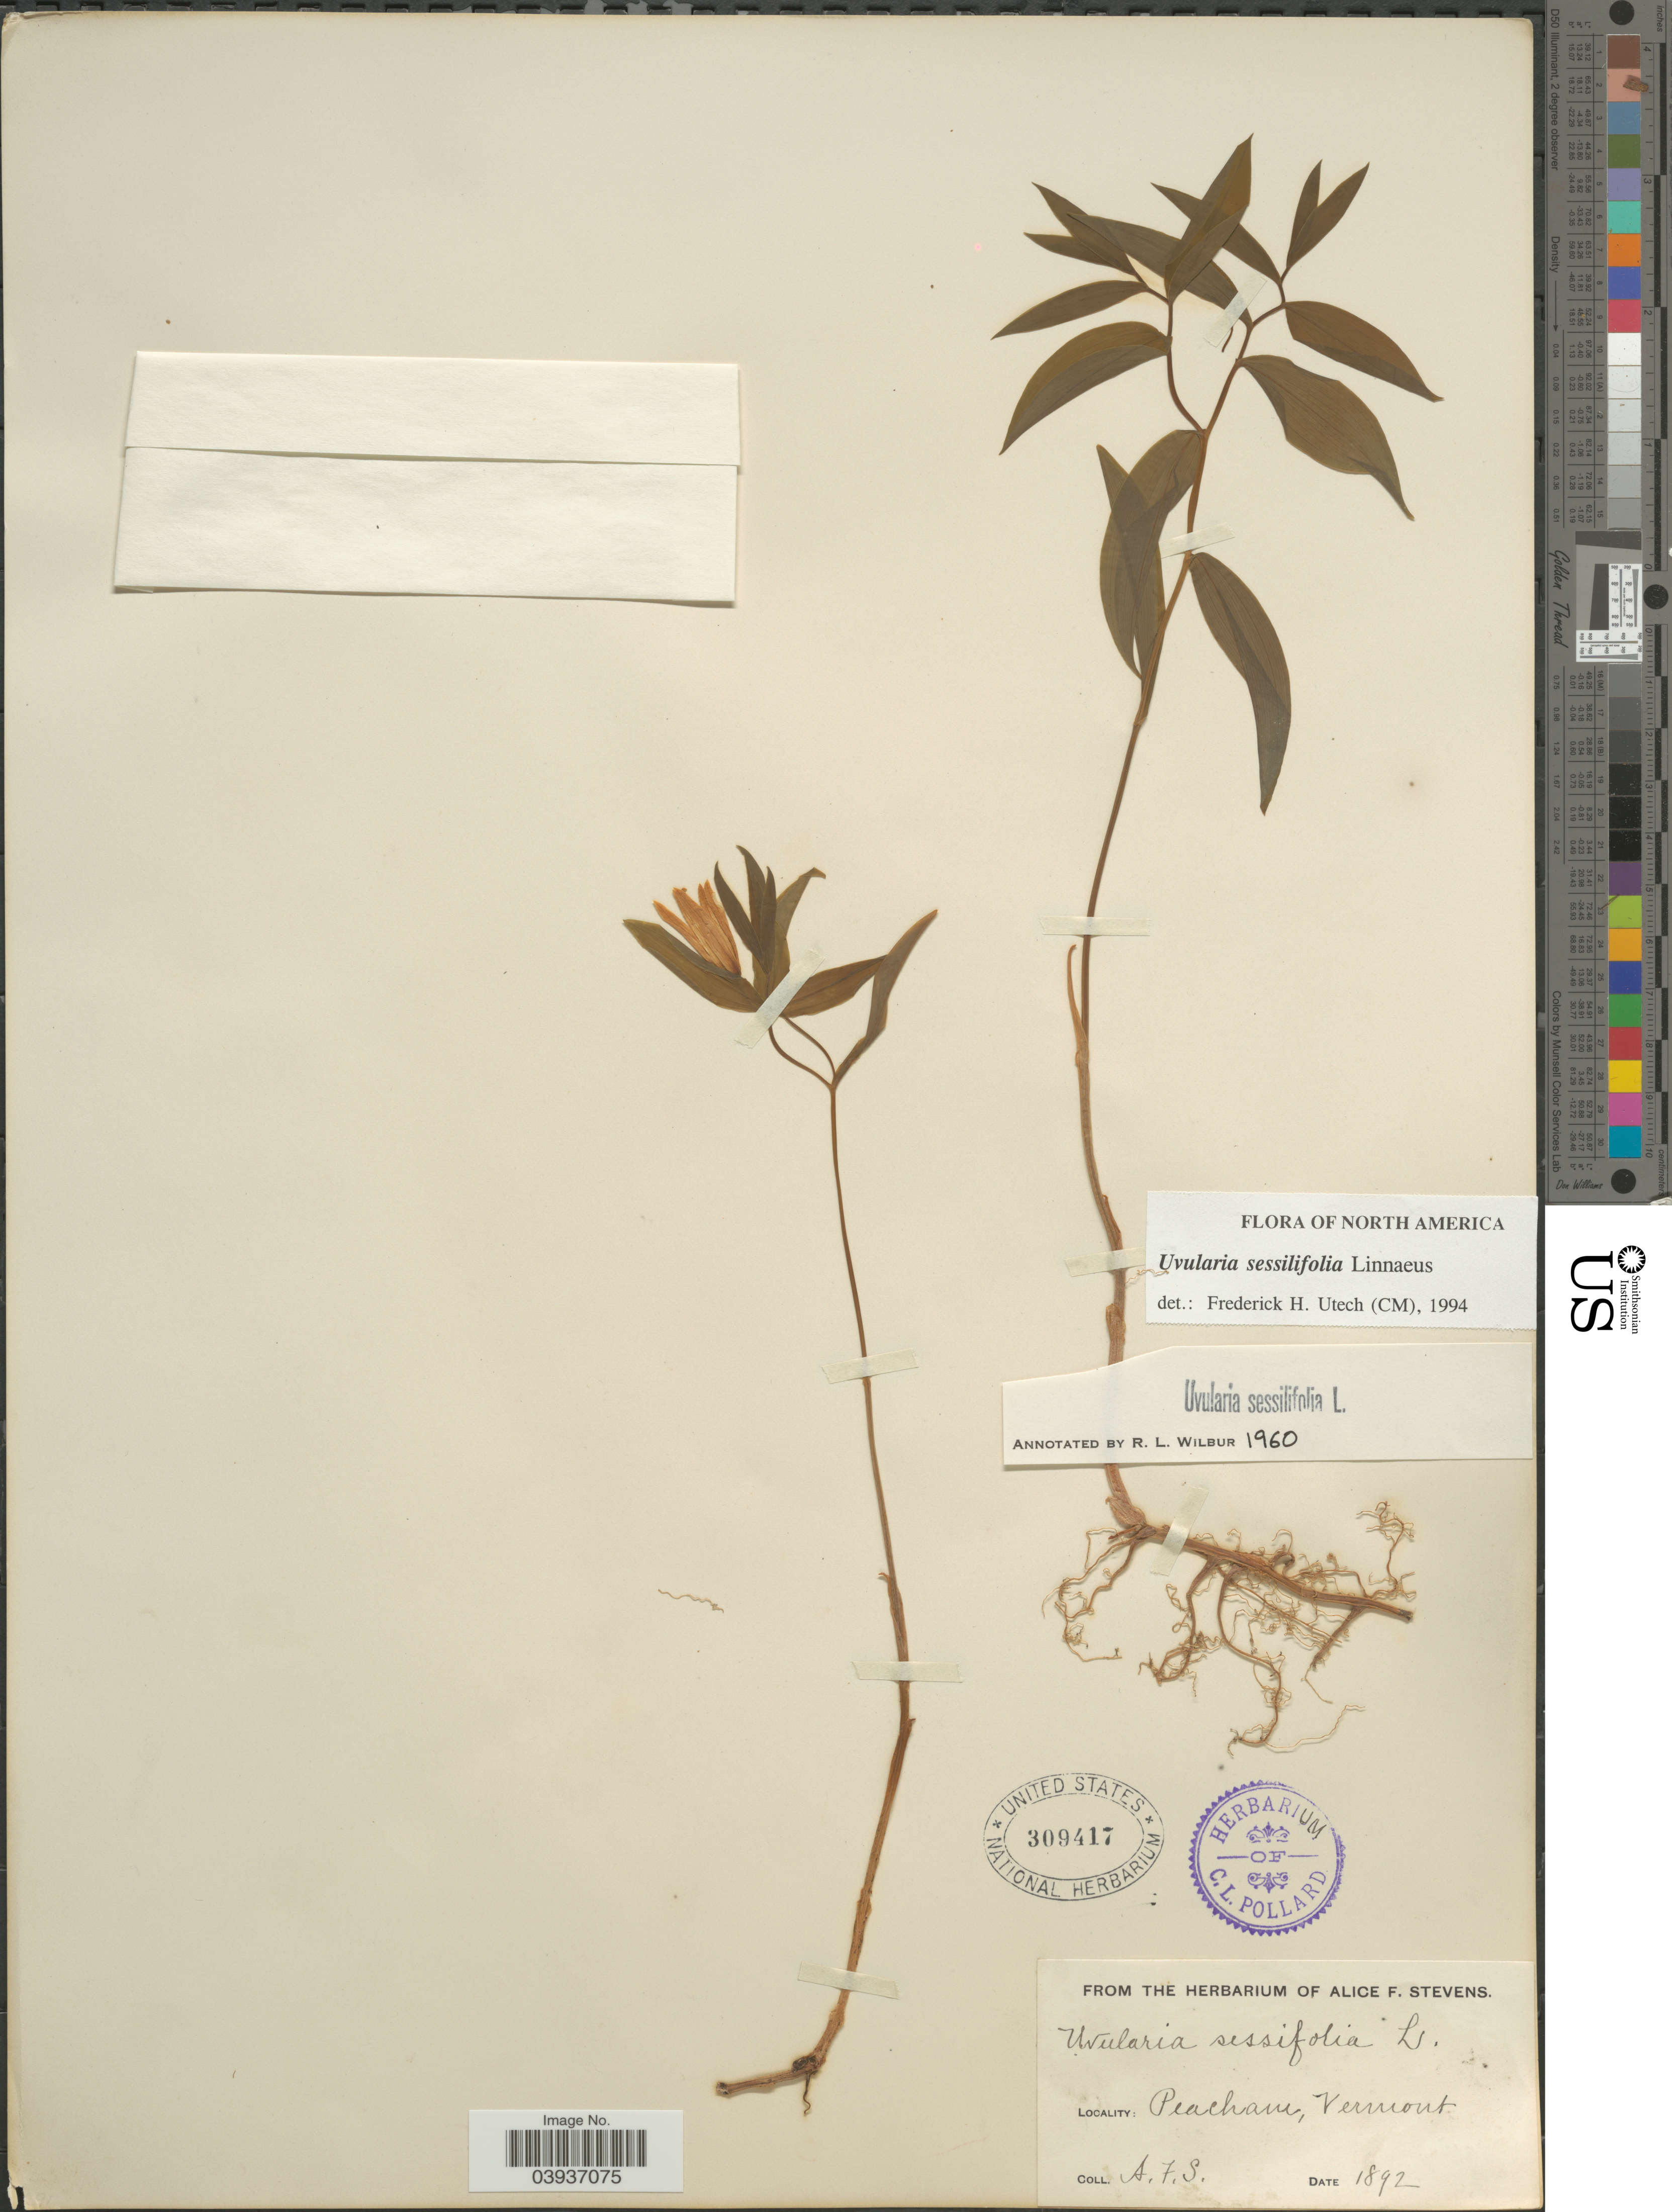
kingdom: Plantae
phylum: Tracheophyta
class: Liliopsida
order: Liliales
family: Colchicaceae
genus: Uvularia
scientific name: Uvularia sessilifolia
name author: L.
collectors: A. Stevens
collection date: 1892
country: United States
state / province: Vermont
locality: Peacham.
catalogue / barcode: US 309417